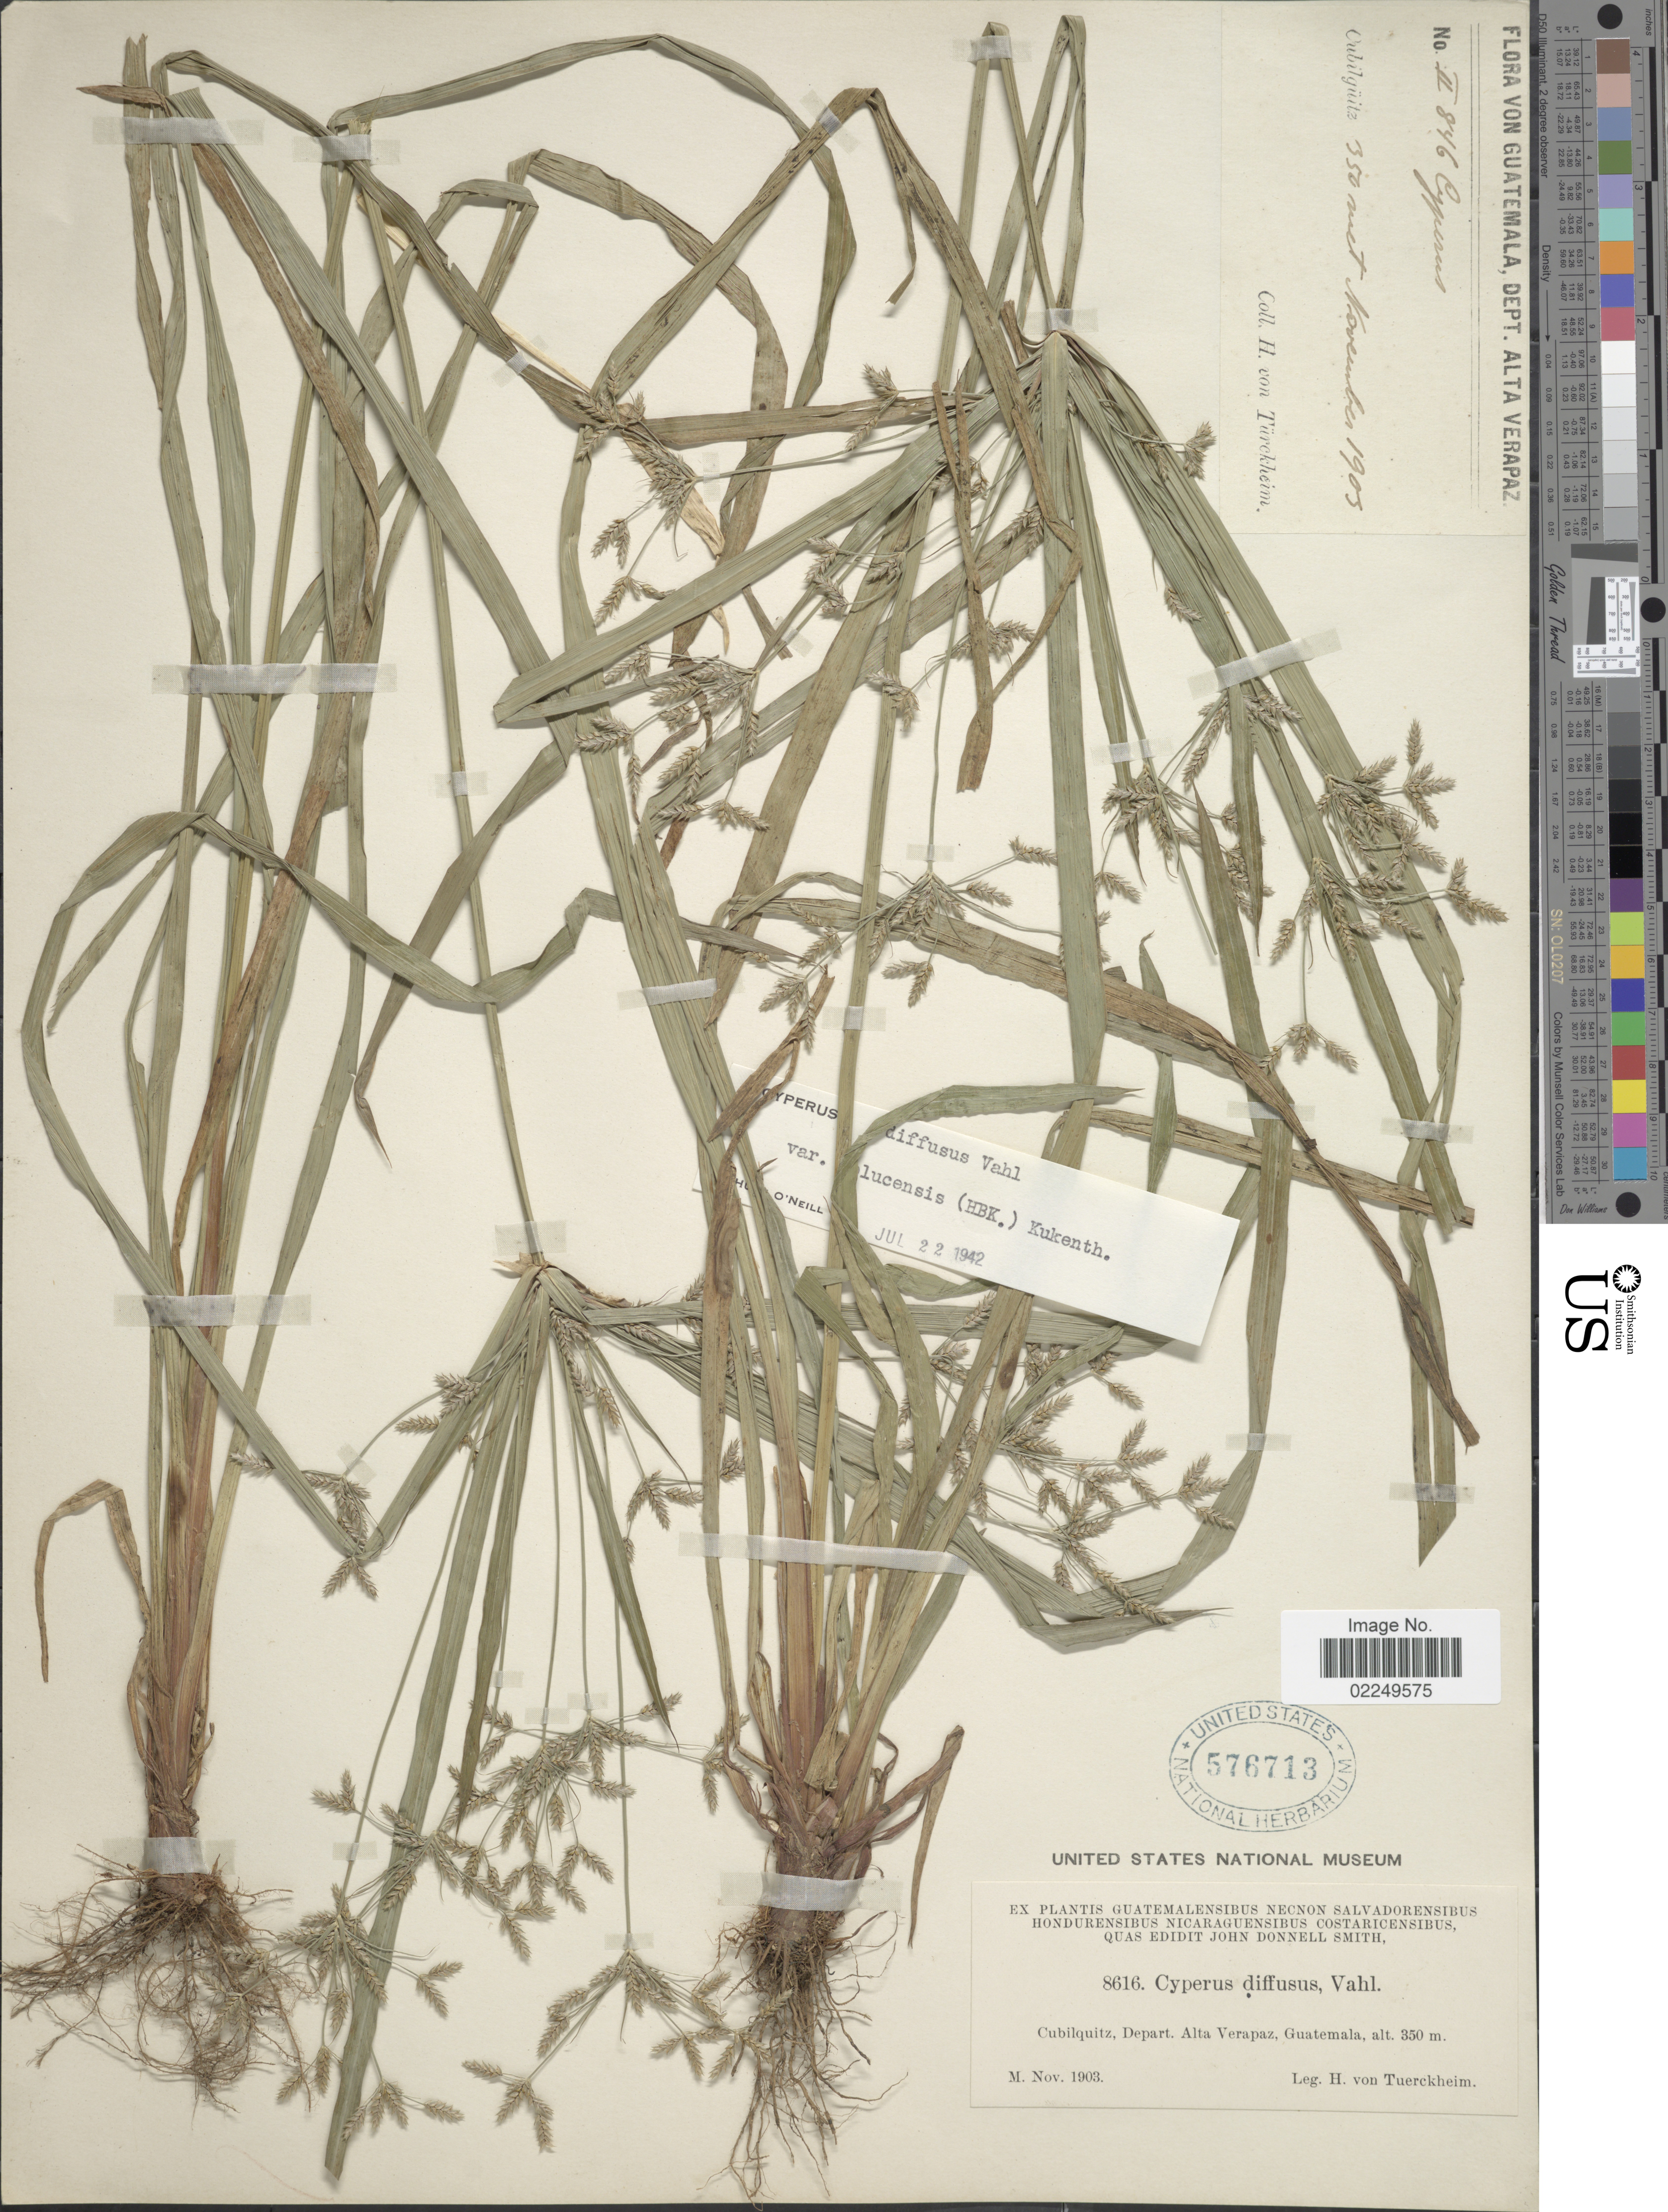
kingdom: Plantae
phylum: Tracheophyta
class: Liliopsida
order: Poales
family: Cyperaceae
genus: Cyperus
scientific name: Cyperus laxus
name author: Lam.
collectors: H. von Tuerckheim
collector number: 8616/II 846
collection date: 1903-11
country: Guatemala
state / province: Alta Verapaz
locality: Cubilquitz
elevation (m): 350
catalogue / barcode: US 576713